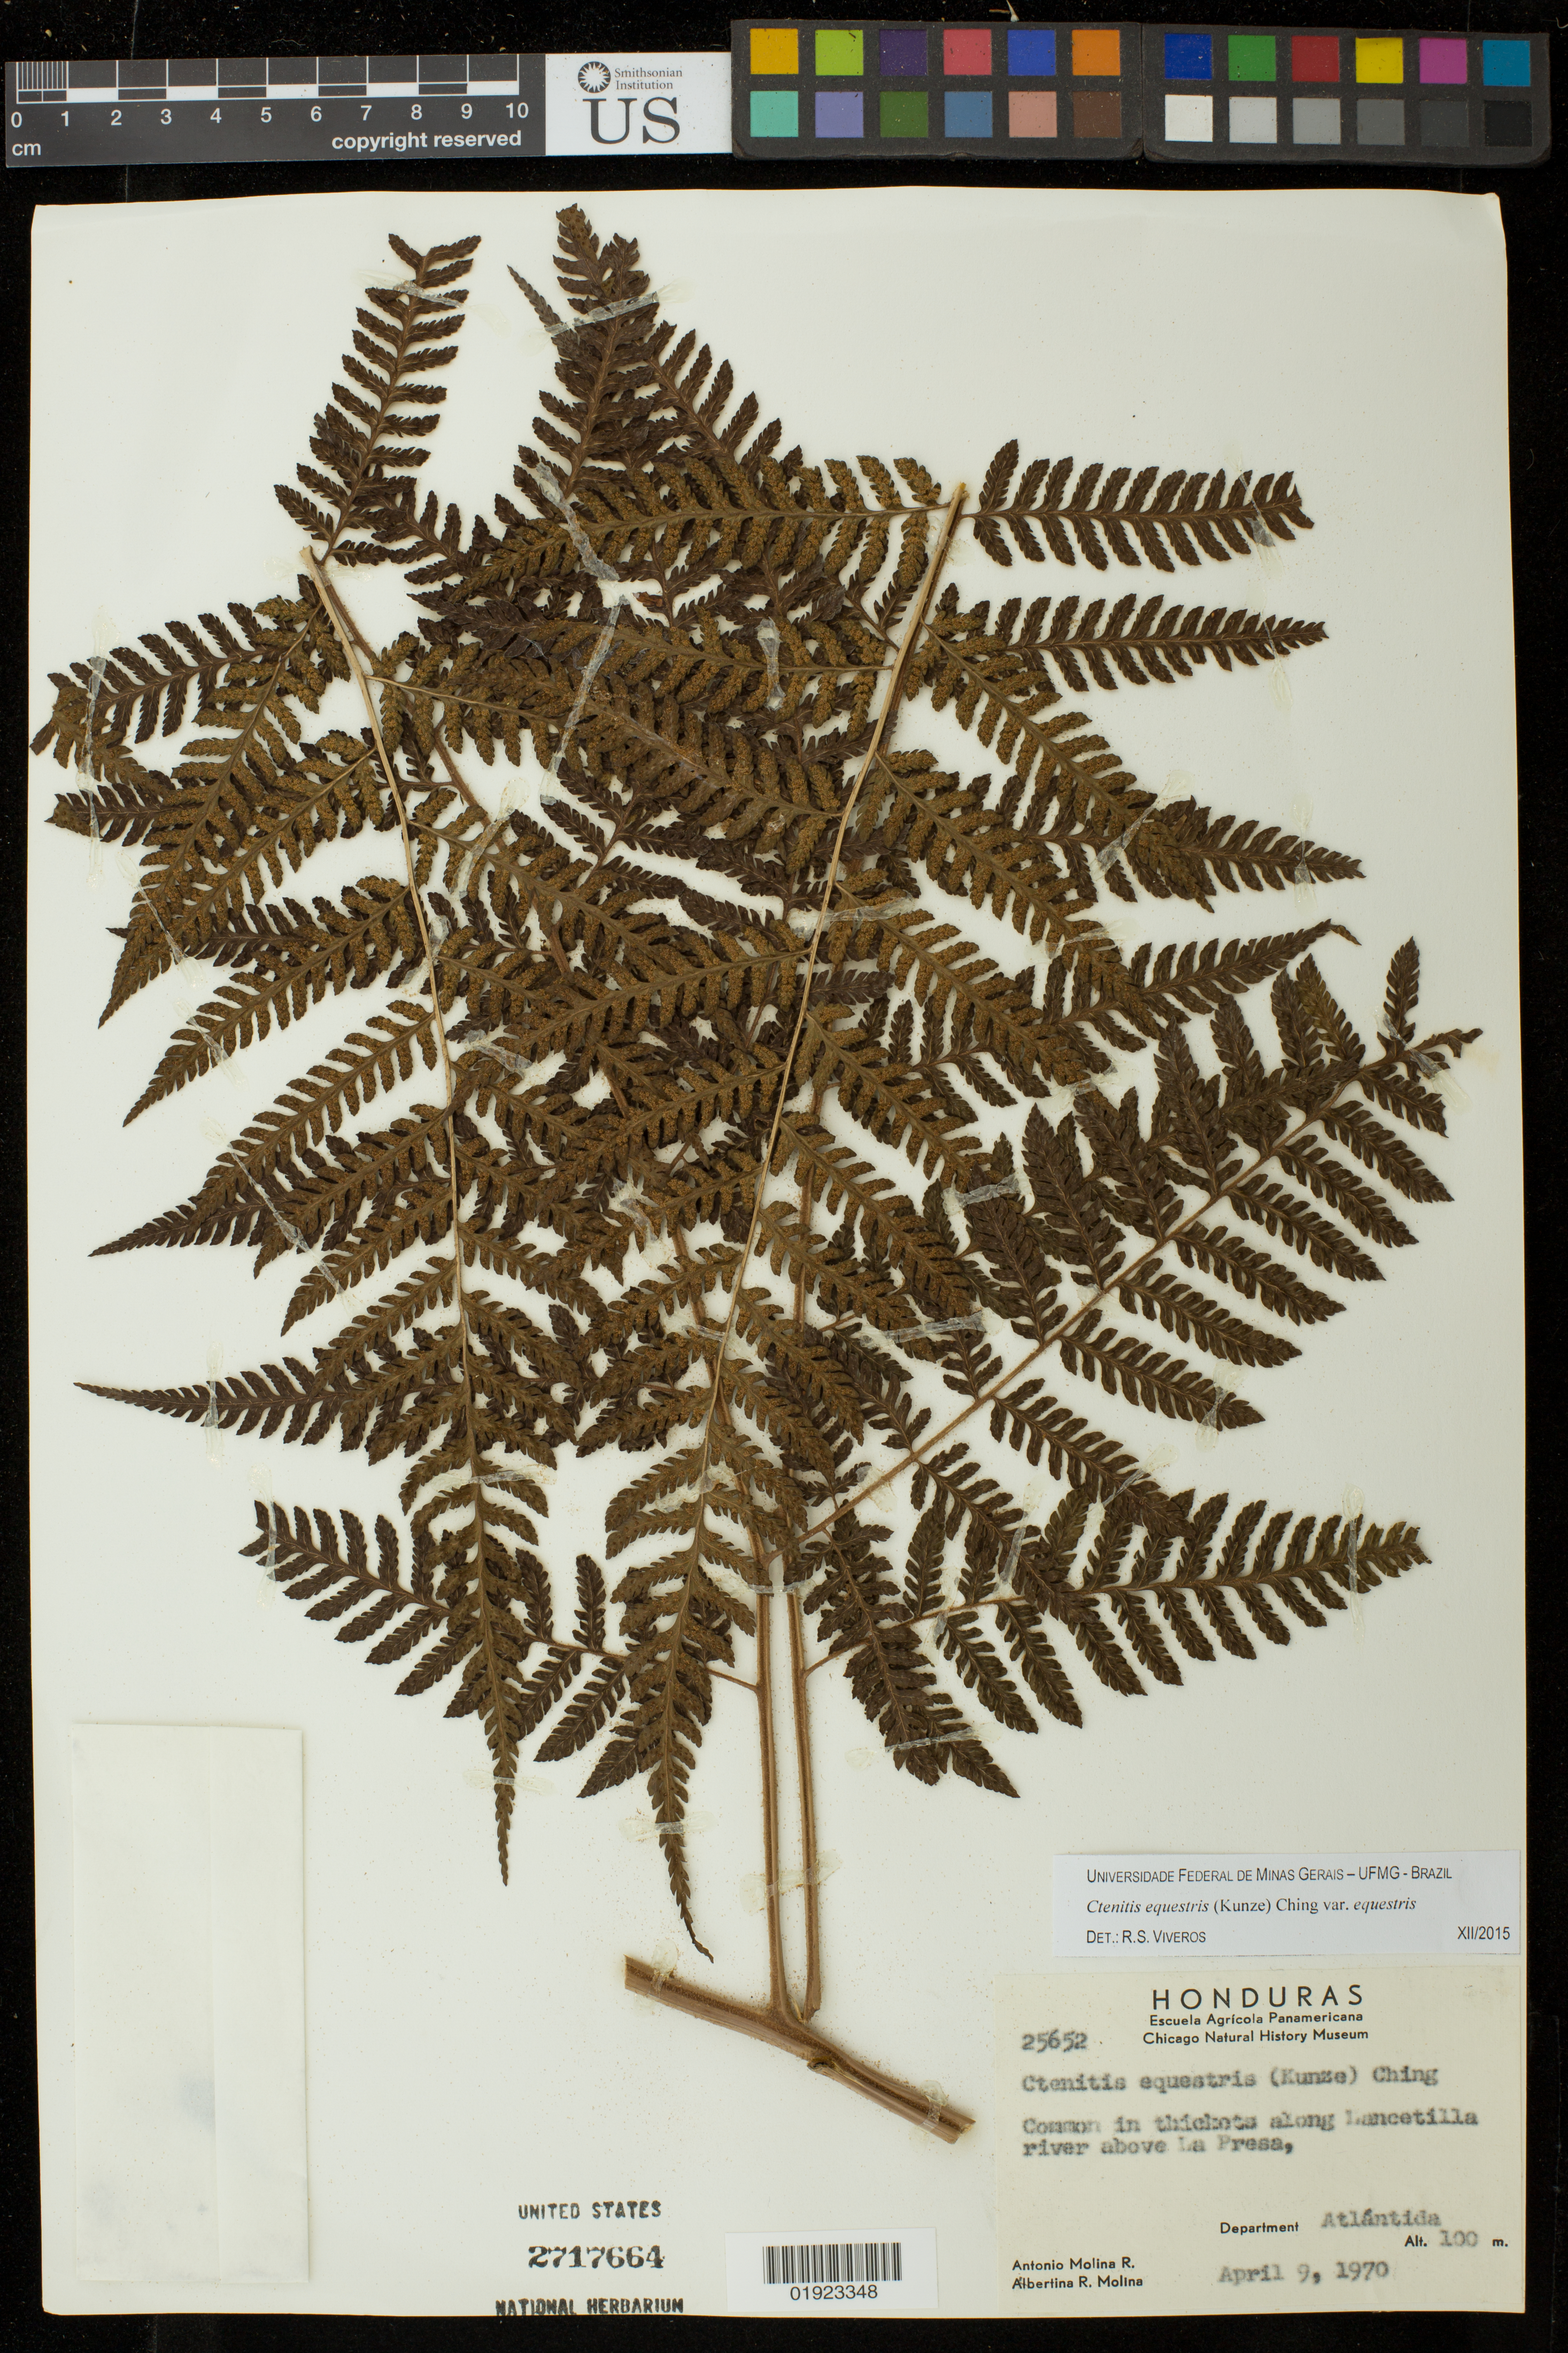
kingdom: Plantae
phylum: Tracheophyta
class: Polypodiopsida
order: Polypodiales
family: Dryopteridaceae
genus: Ctenitis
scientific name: Ctenitis equestris var. equestris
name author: (Kunze) Ching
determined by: Viveros, R. S.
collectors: A. Molina R. & A. R. Molina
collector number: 25652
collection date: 1970-04-09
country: Honduras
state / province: Atlántida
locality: Along Lancetilla river above La Presa.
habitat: Common in thickets.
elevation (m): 100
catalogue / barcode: US 2717664